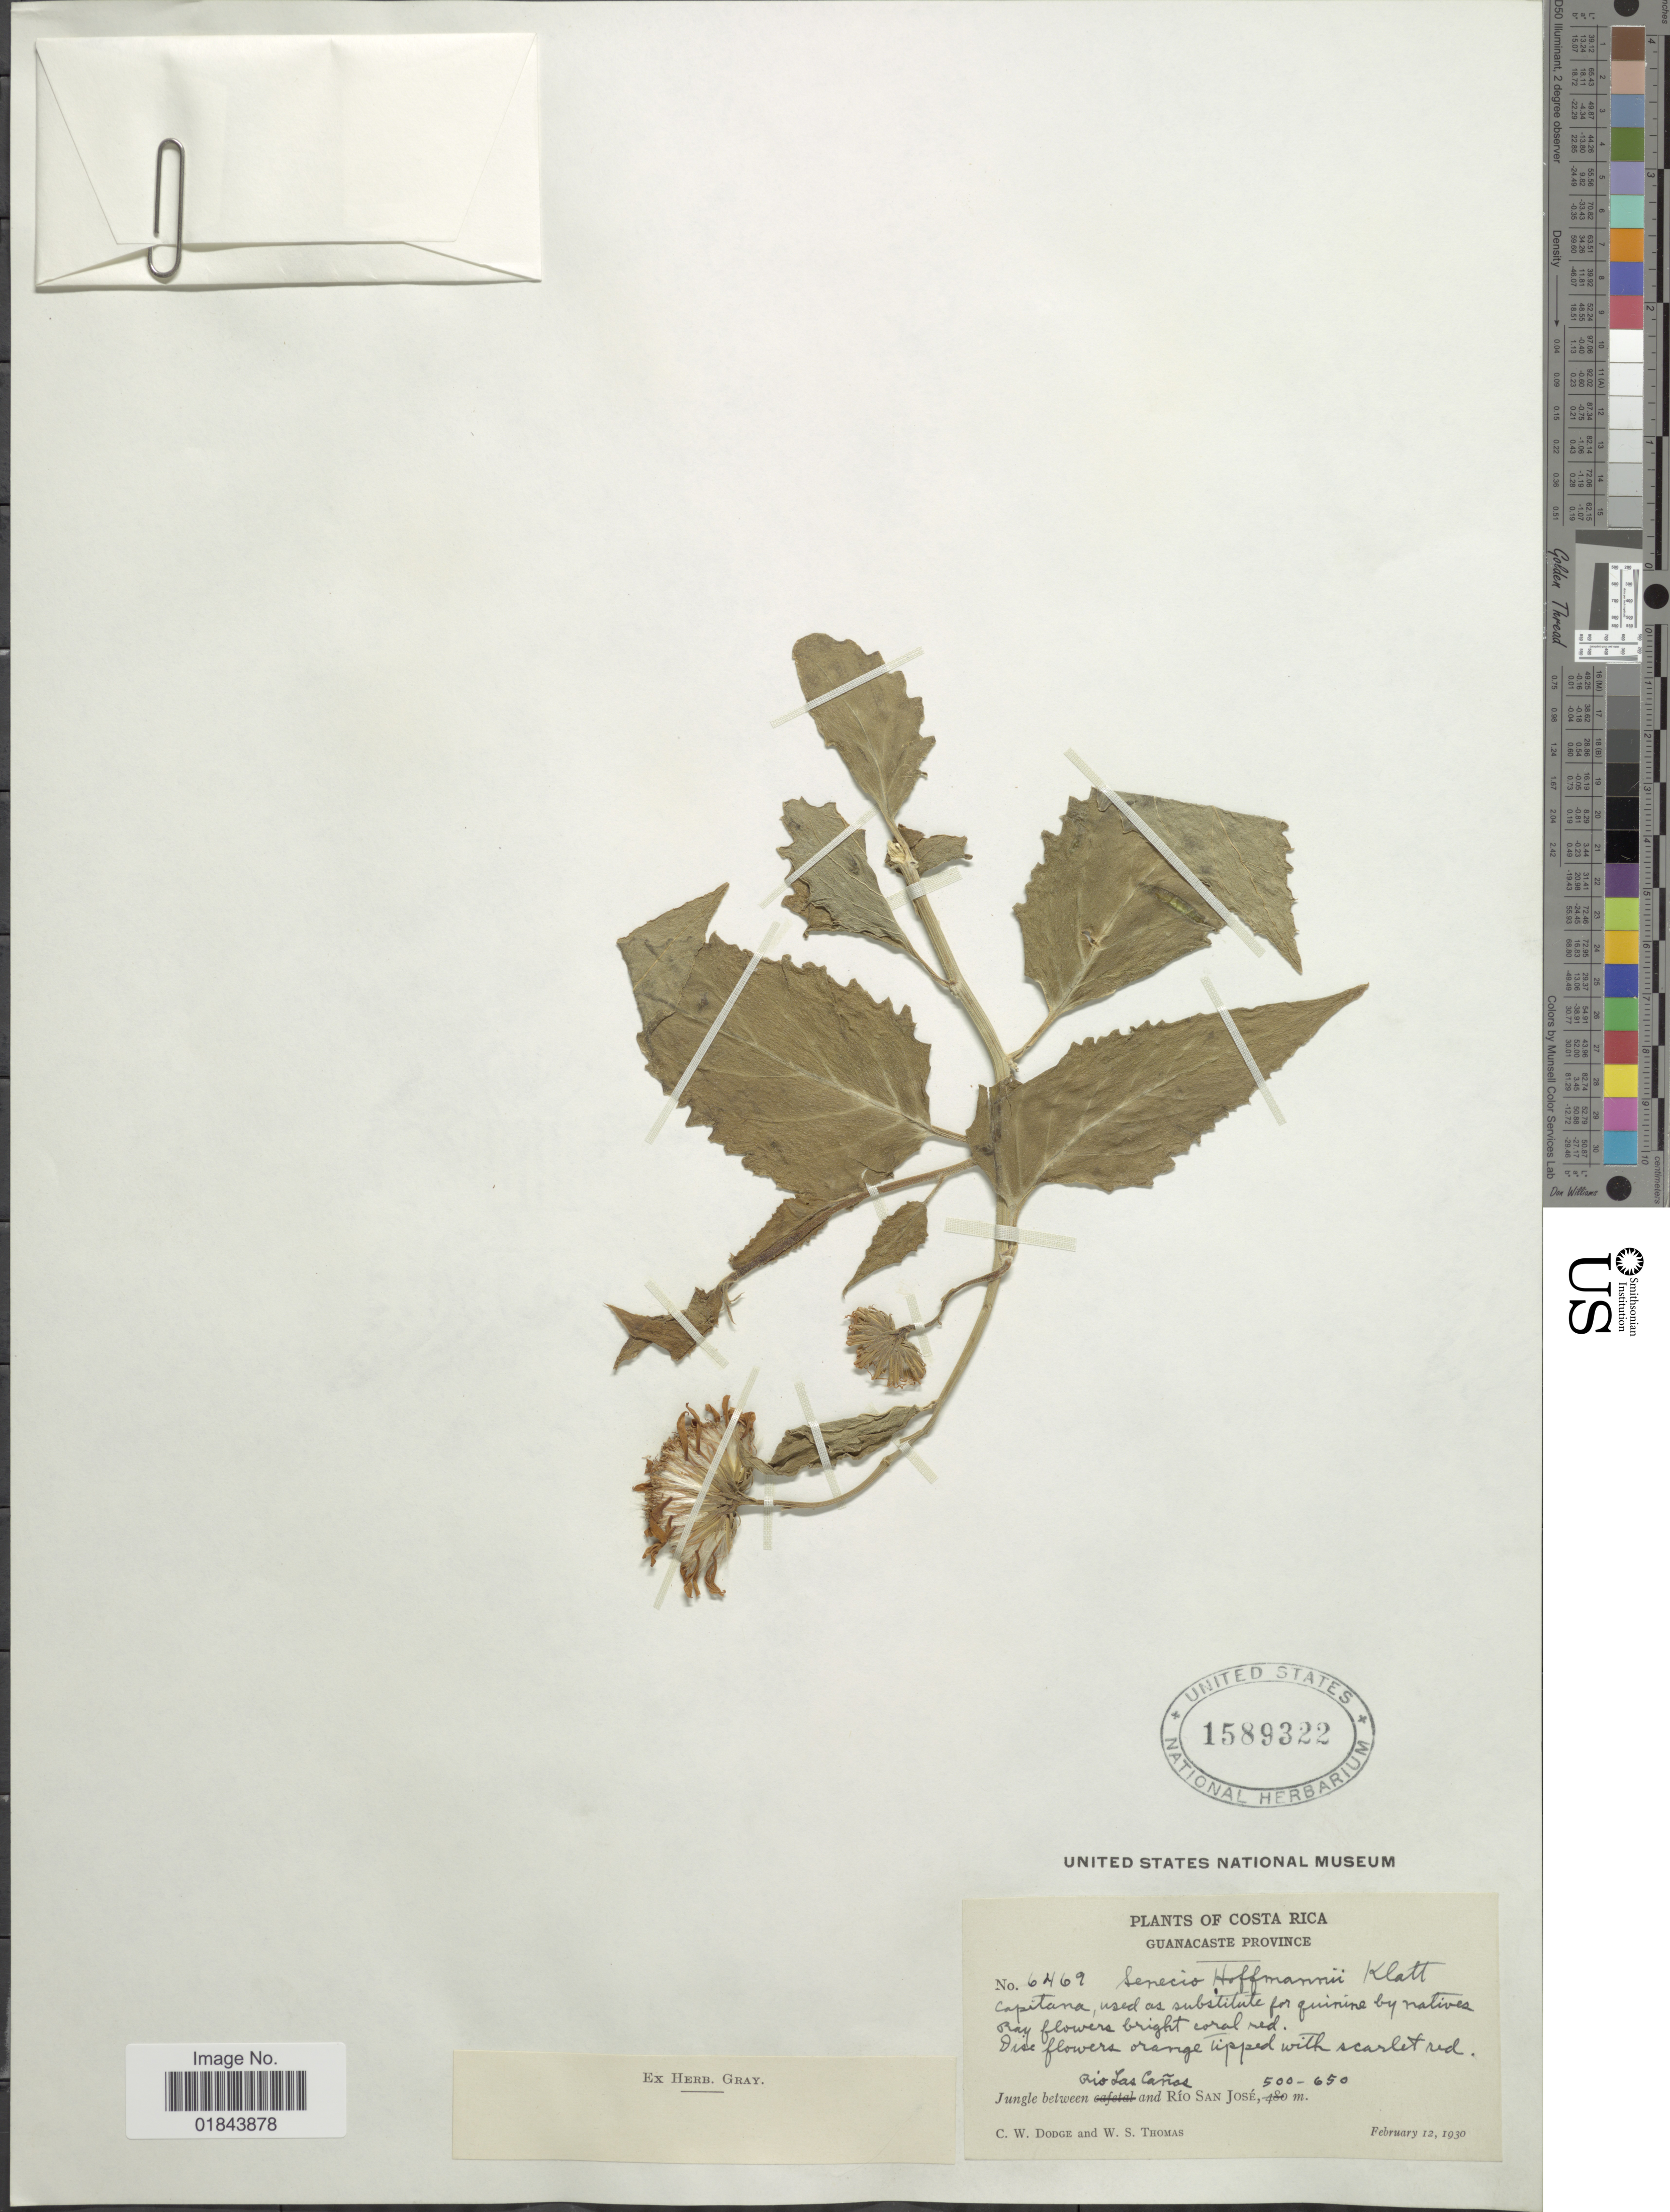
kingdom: Plantae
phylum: Tracheophyta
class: Magnoliopsida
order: Asterales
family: Asteraceae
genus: Pseudogynoxys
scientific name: Pseudogynoxys cummingii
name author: (Benth.) H. Rob. & Cuatrec.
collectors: C. Dodge & W. S. Thomas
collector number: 6469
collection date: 1930-02-12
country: Costa Rica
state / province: Guanacaste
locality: Guanacaste Province. Jungle between Rio Las Caños and Rio San José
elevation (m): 500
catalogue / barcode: US 1589322